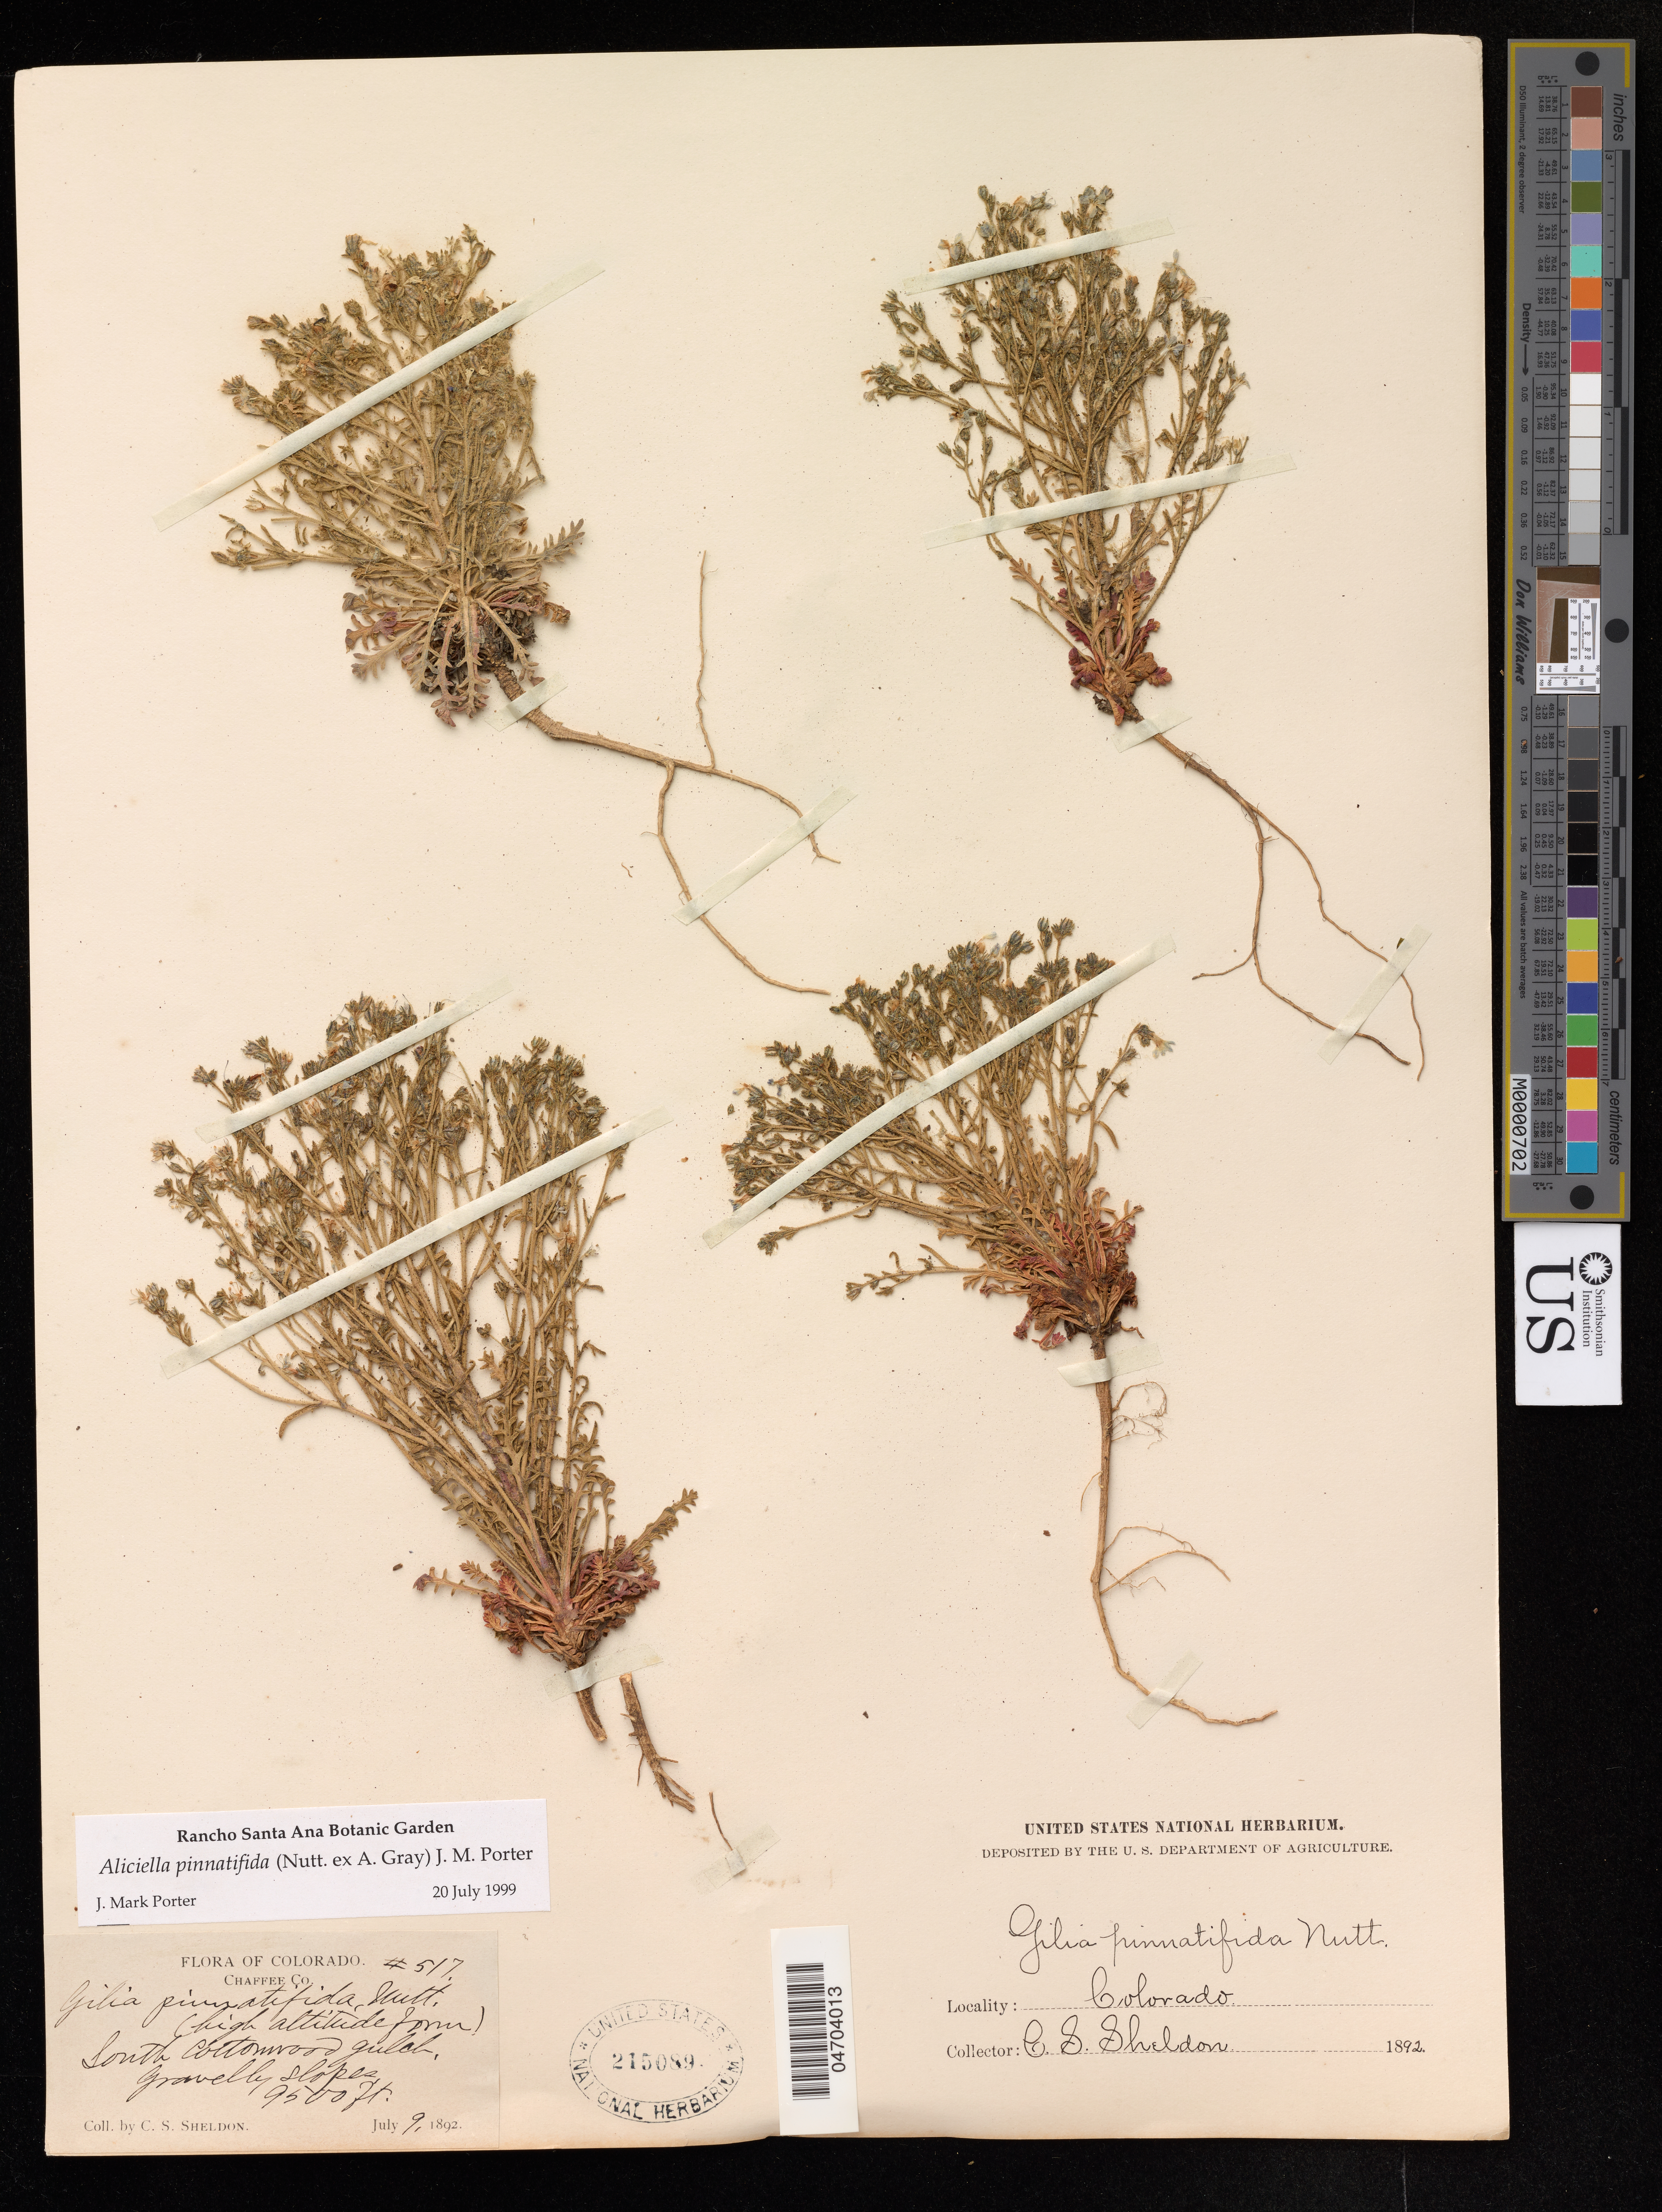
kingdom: Plantae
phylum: Tracheophyta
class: Magnoliopsida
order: Ericales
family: Polemoniaceae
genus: Aliciella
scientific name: Aliciella pinnatifida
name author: (Nutt. ex A. Gray) J.M. Porter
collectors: C. S. Sheldon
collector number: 517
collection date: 1892-07-09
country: United States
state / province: Colorado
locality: Chaffee Co. South Cottonwood gulch.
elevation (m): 2896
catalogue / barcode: US 215089